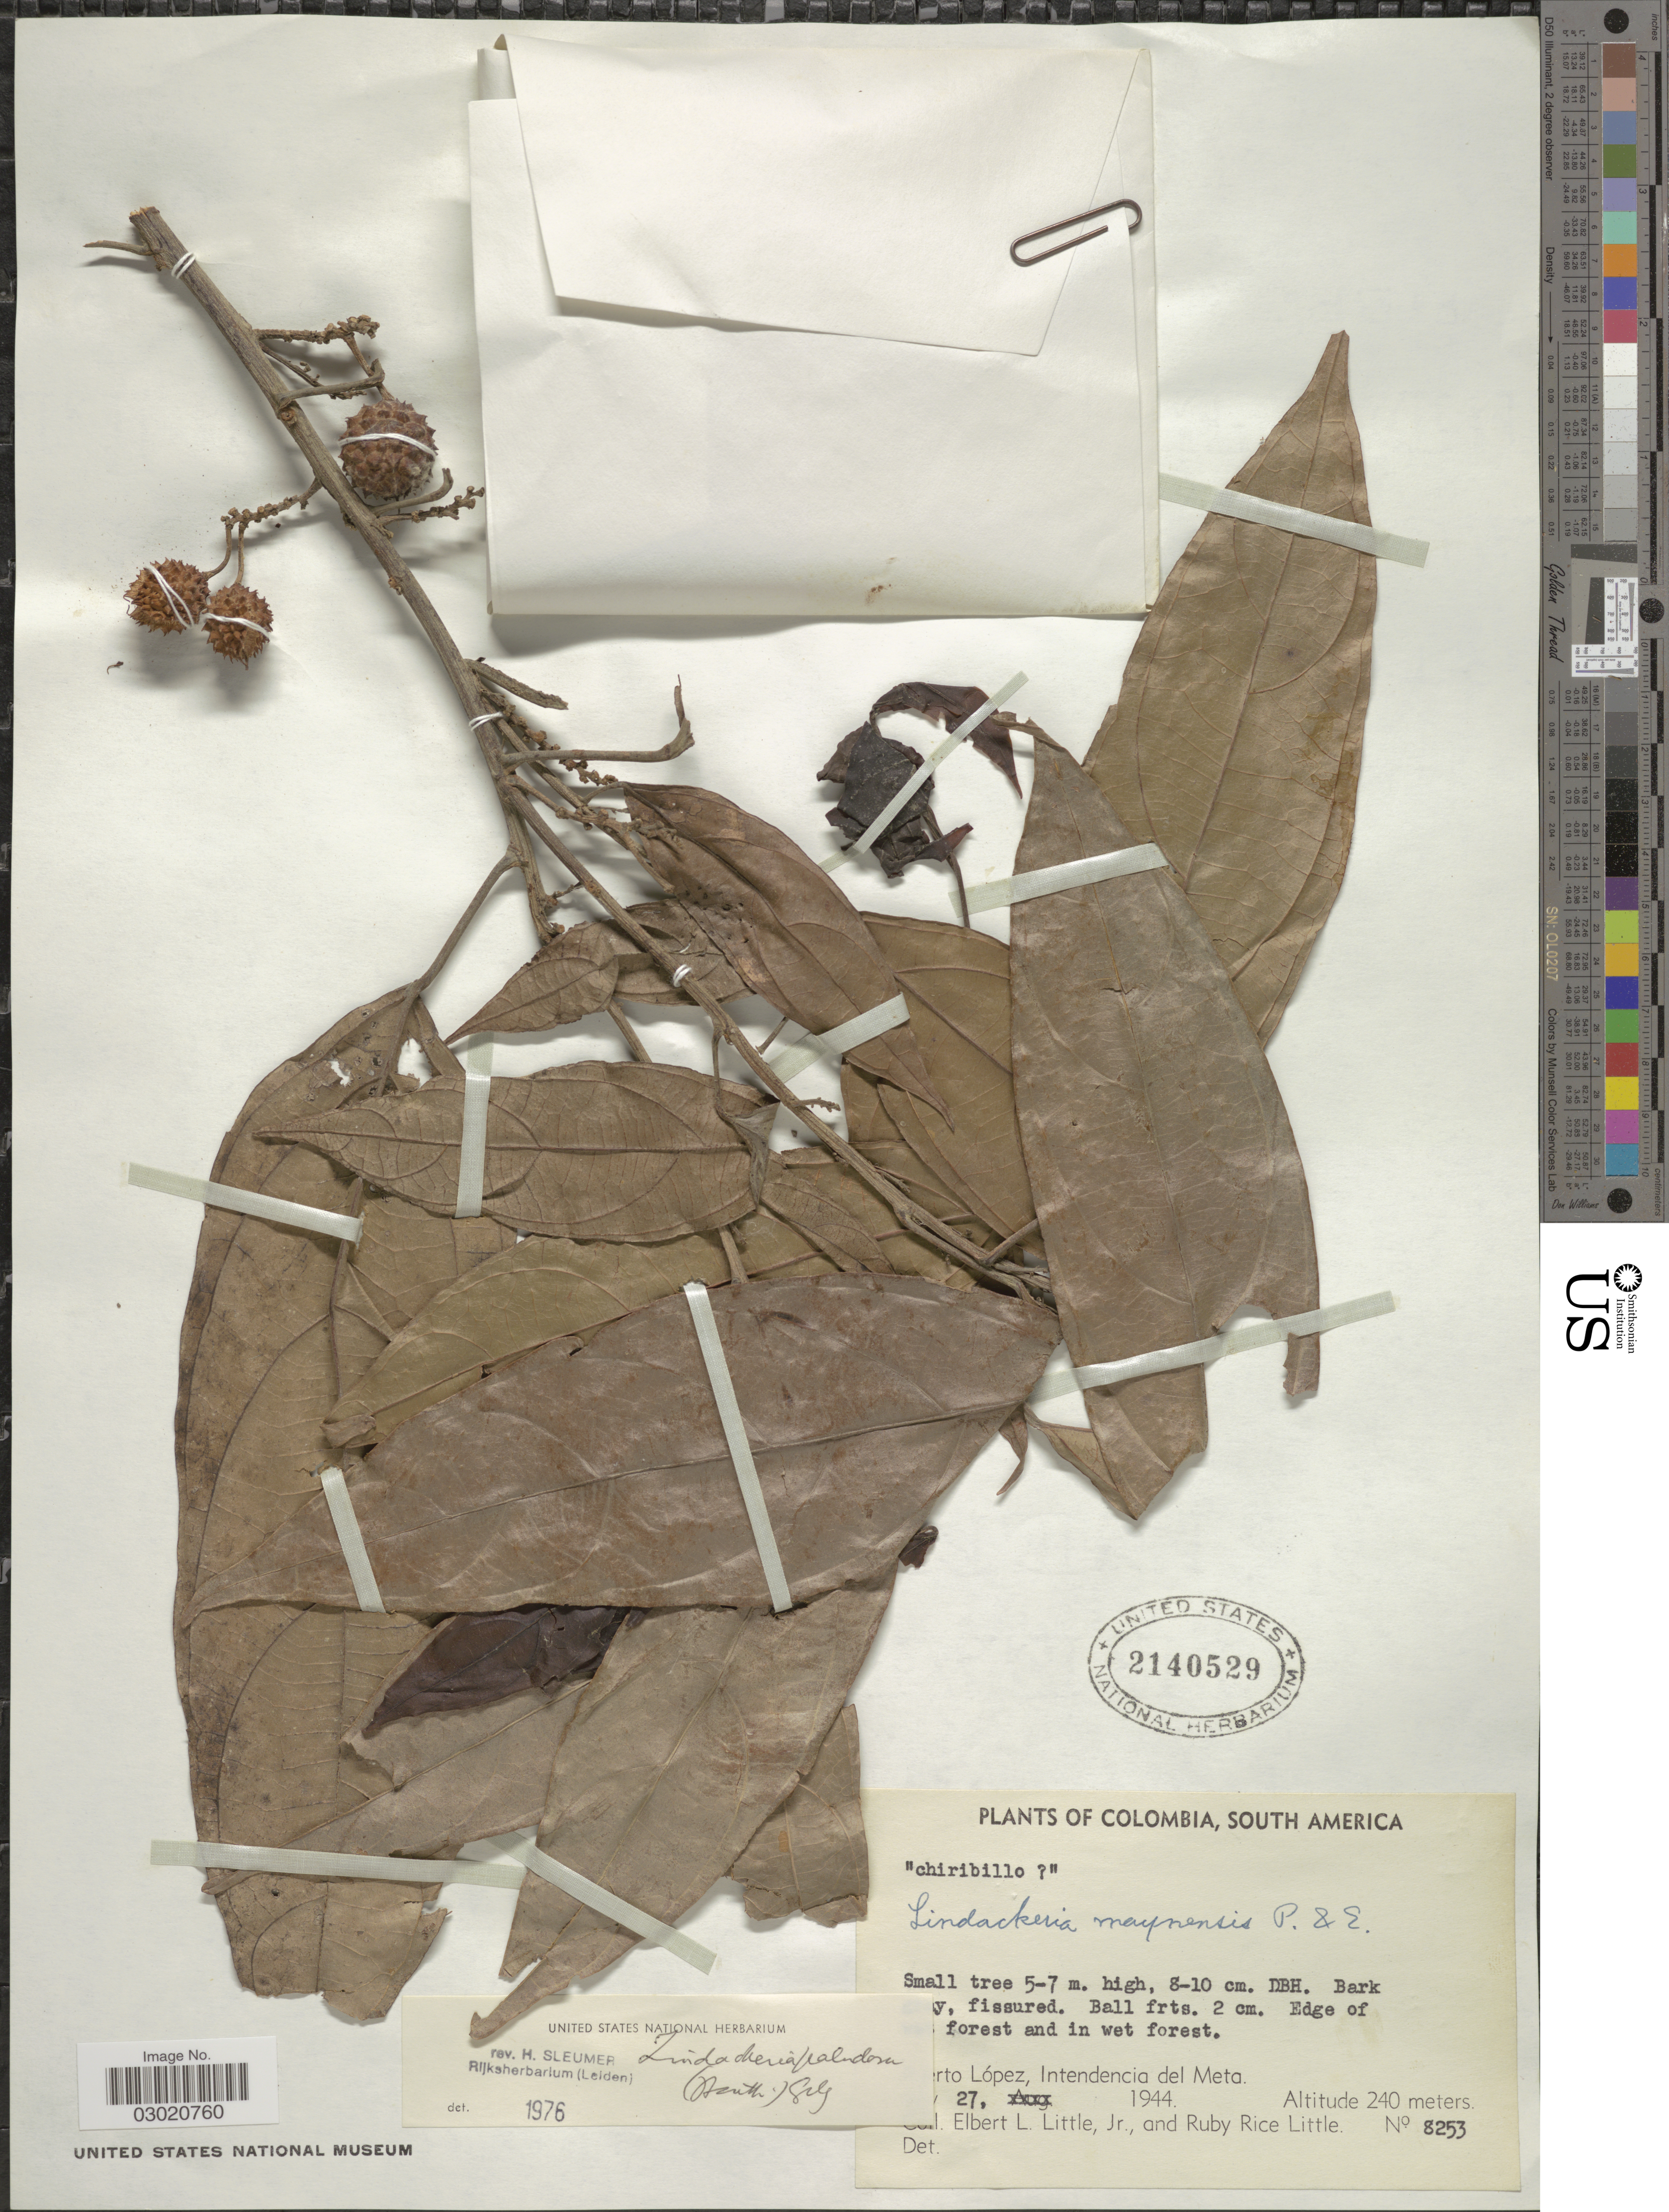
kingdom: Plantae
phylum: Tracheophyta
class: Magnoliopsida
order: Malpighiales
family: Achariaceae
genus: Lindackeria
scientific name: Lindackeria paludosa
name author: (Benth.) Gilg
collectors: E. L. Little & R. R. Little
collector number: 8253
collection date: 1944-07-27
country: Colombia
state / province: Meta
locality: Puerto López, Intendencia del Meta.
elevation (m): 240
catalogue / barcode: US 2140529